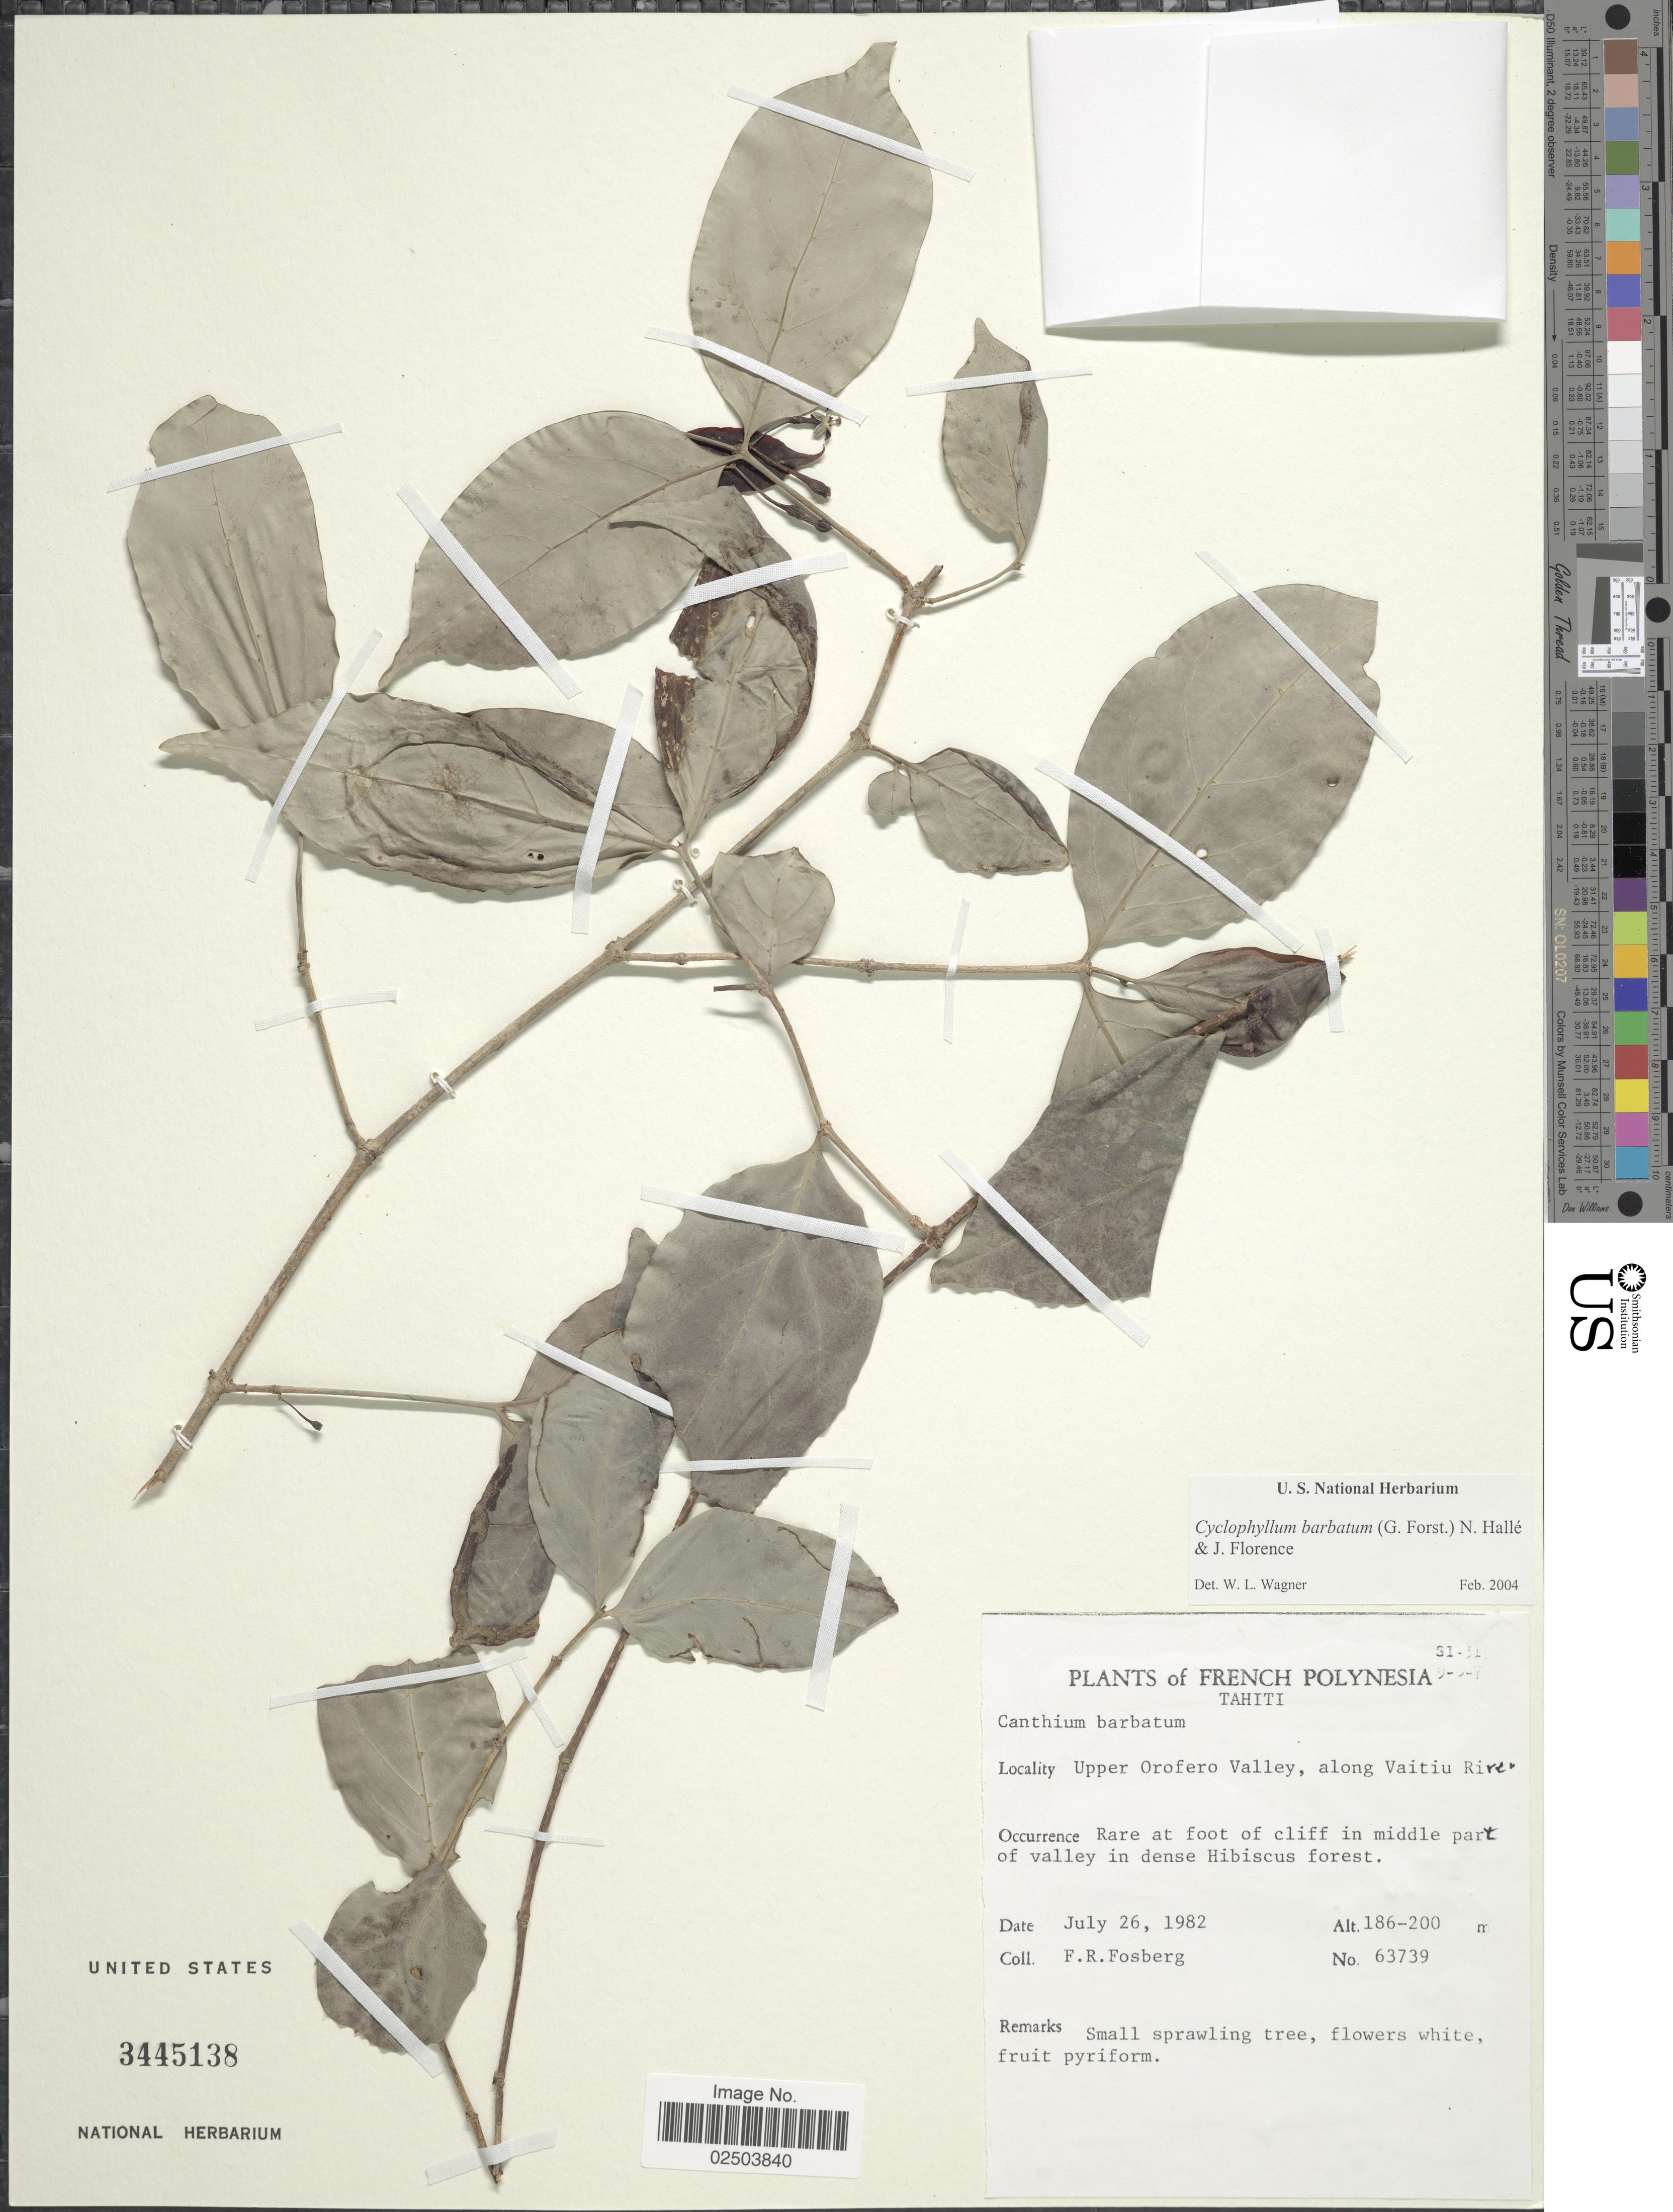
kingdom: Plantae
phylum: Tracheophyta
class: Magnoliopsida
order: Gentianales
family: Rubiaceae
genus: Cyclophyllum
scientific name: Cyclophyllum barbatum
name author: (G. Forst.) N. Hallé & J. Florence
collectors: F. R. Fosberg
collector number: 63739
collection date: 1982-07-26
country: French Polynesia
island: Tahiti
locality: Tahiti. Upper Orofero Valley, along Vaitiu River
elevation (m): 186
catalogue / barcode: US 3445138